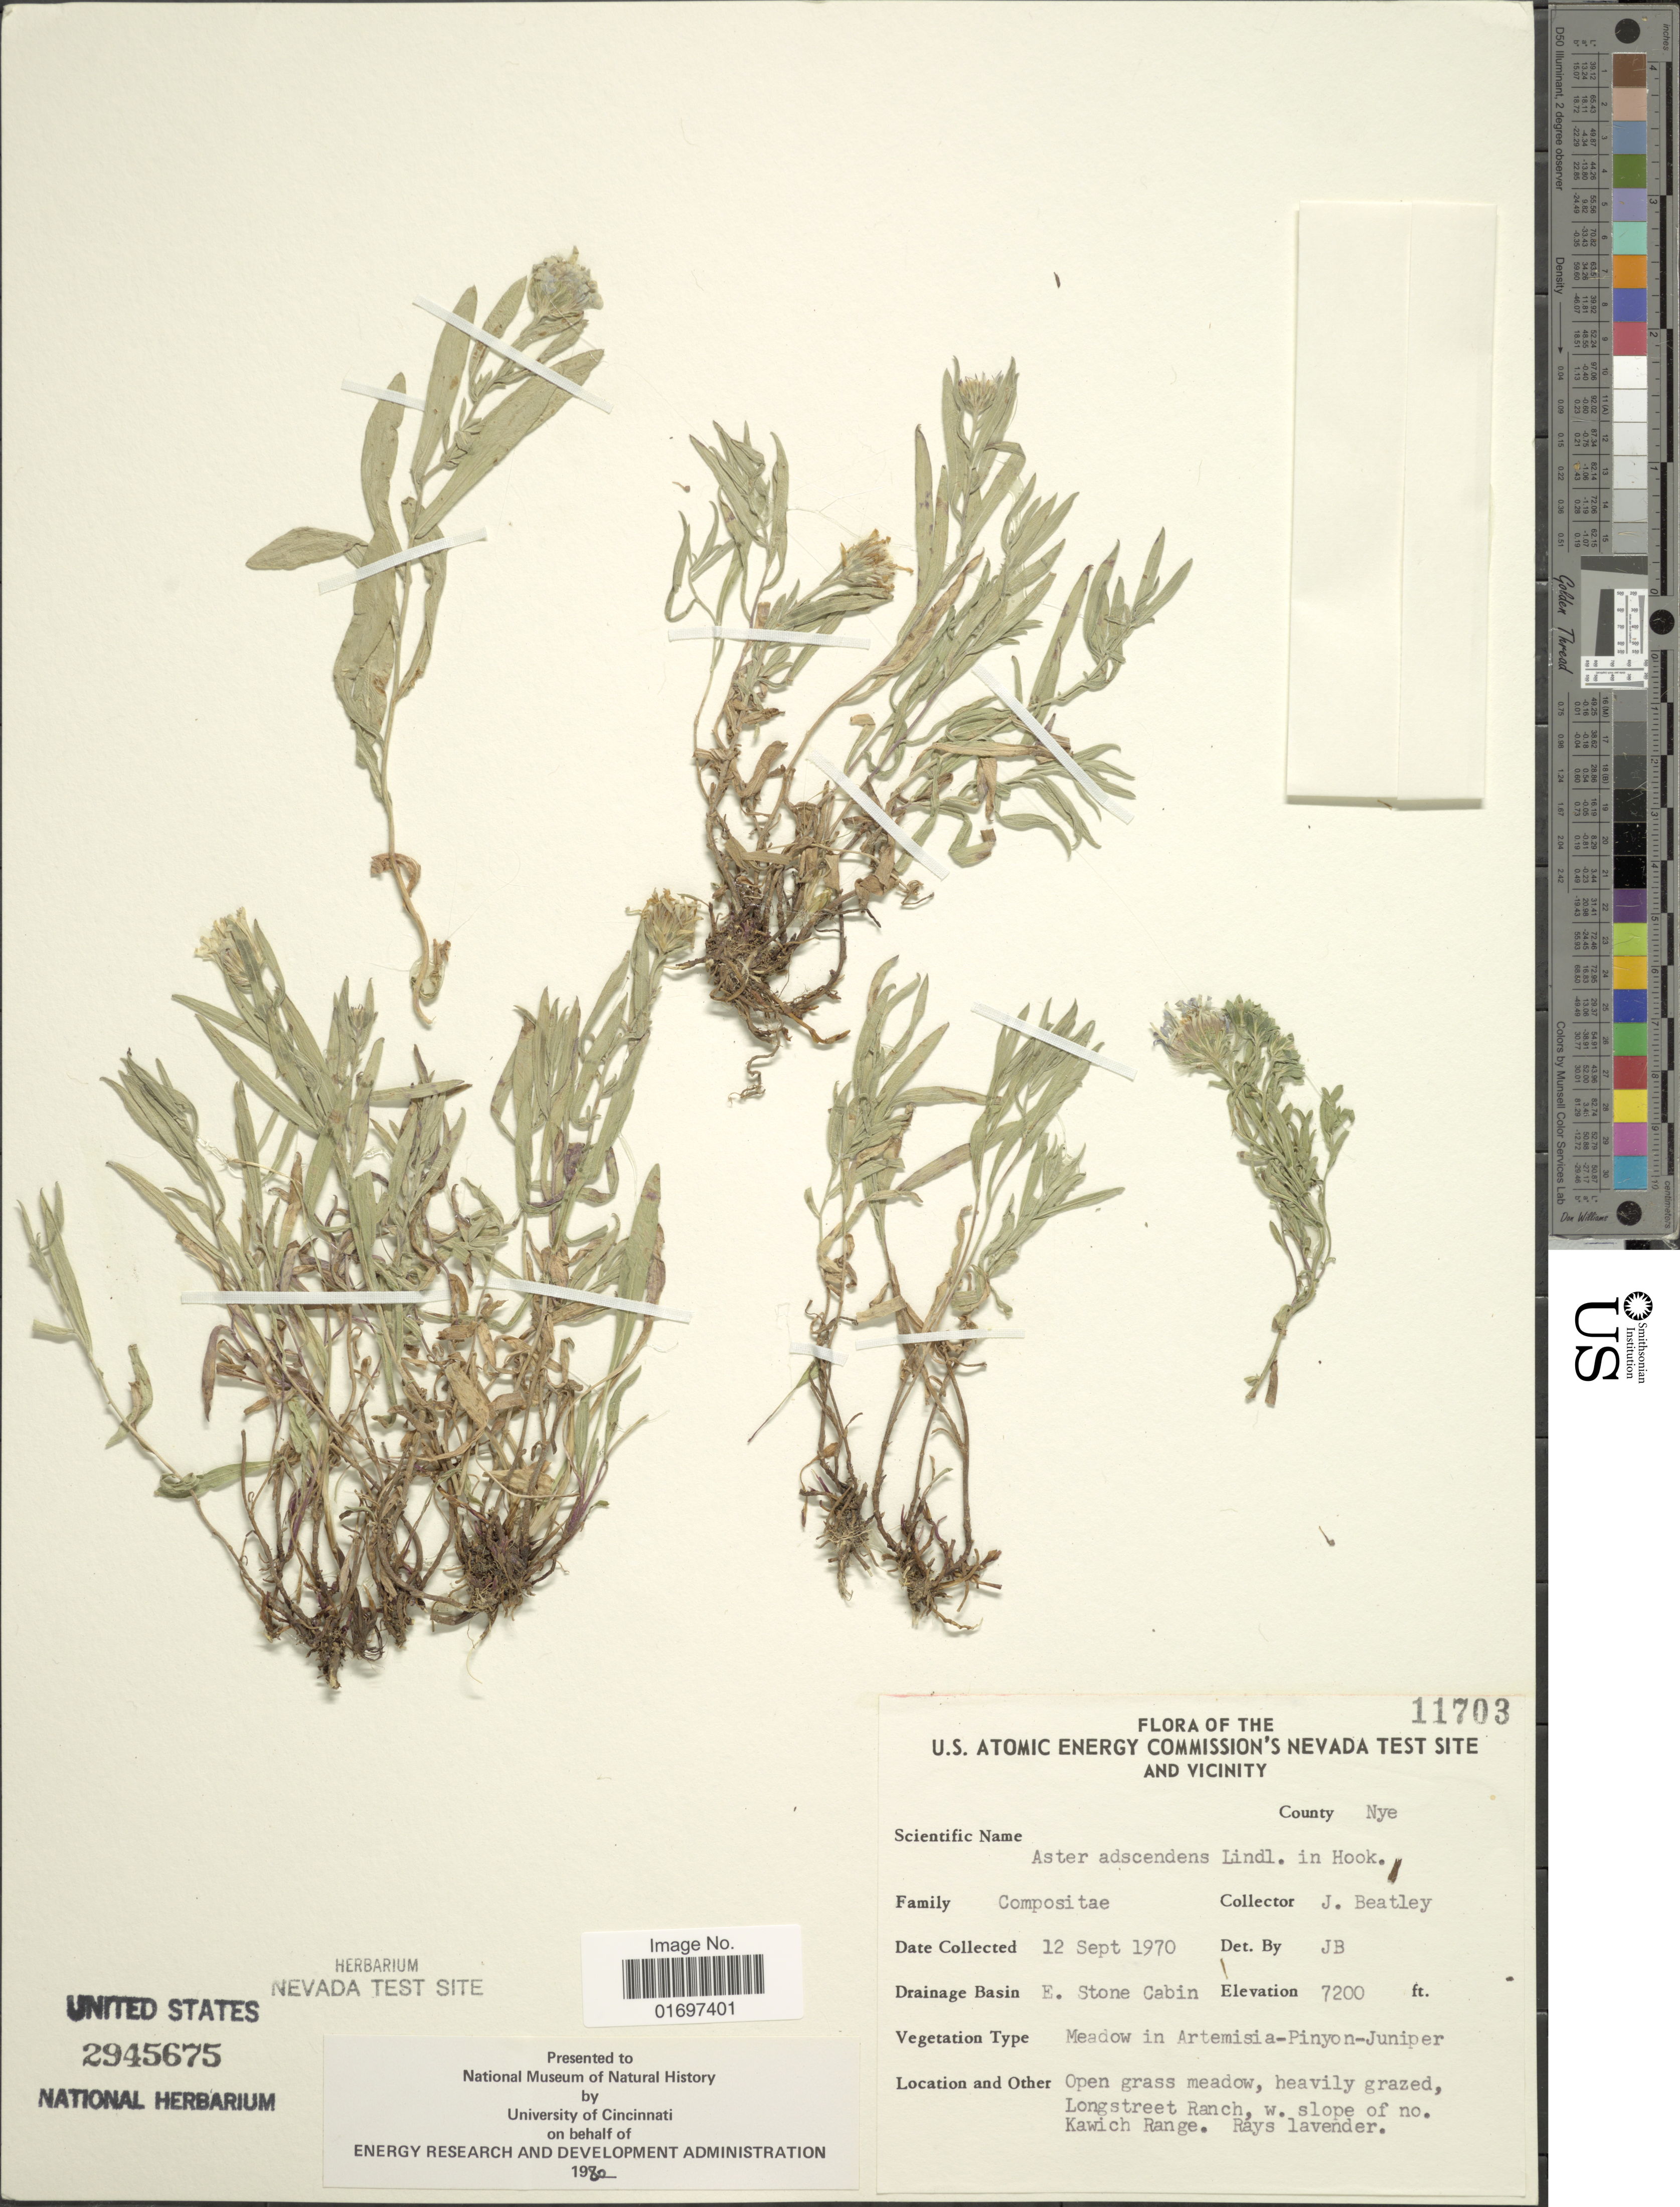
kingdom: Plantae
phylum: Tracheophyta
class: Magnoliopsida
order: Asterales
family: Asteraceae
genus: Symphyotrichum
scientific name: Symphyotrichum ascendens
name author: (Lindl.) G.L. Nesom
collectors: J. C. Beatley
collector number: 11703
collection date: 1970-09-12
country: United States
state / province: Nevada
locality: U.S. Atomic Energy Commission's Nevada test site and vicinity. County Nye. E. Stone Cabin. Open grass meadow, heavily grazed, Longstreet Ranch, w. slope of no. Kawich Range. Rays lavender.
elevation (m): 2195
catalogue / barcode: US 2945675